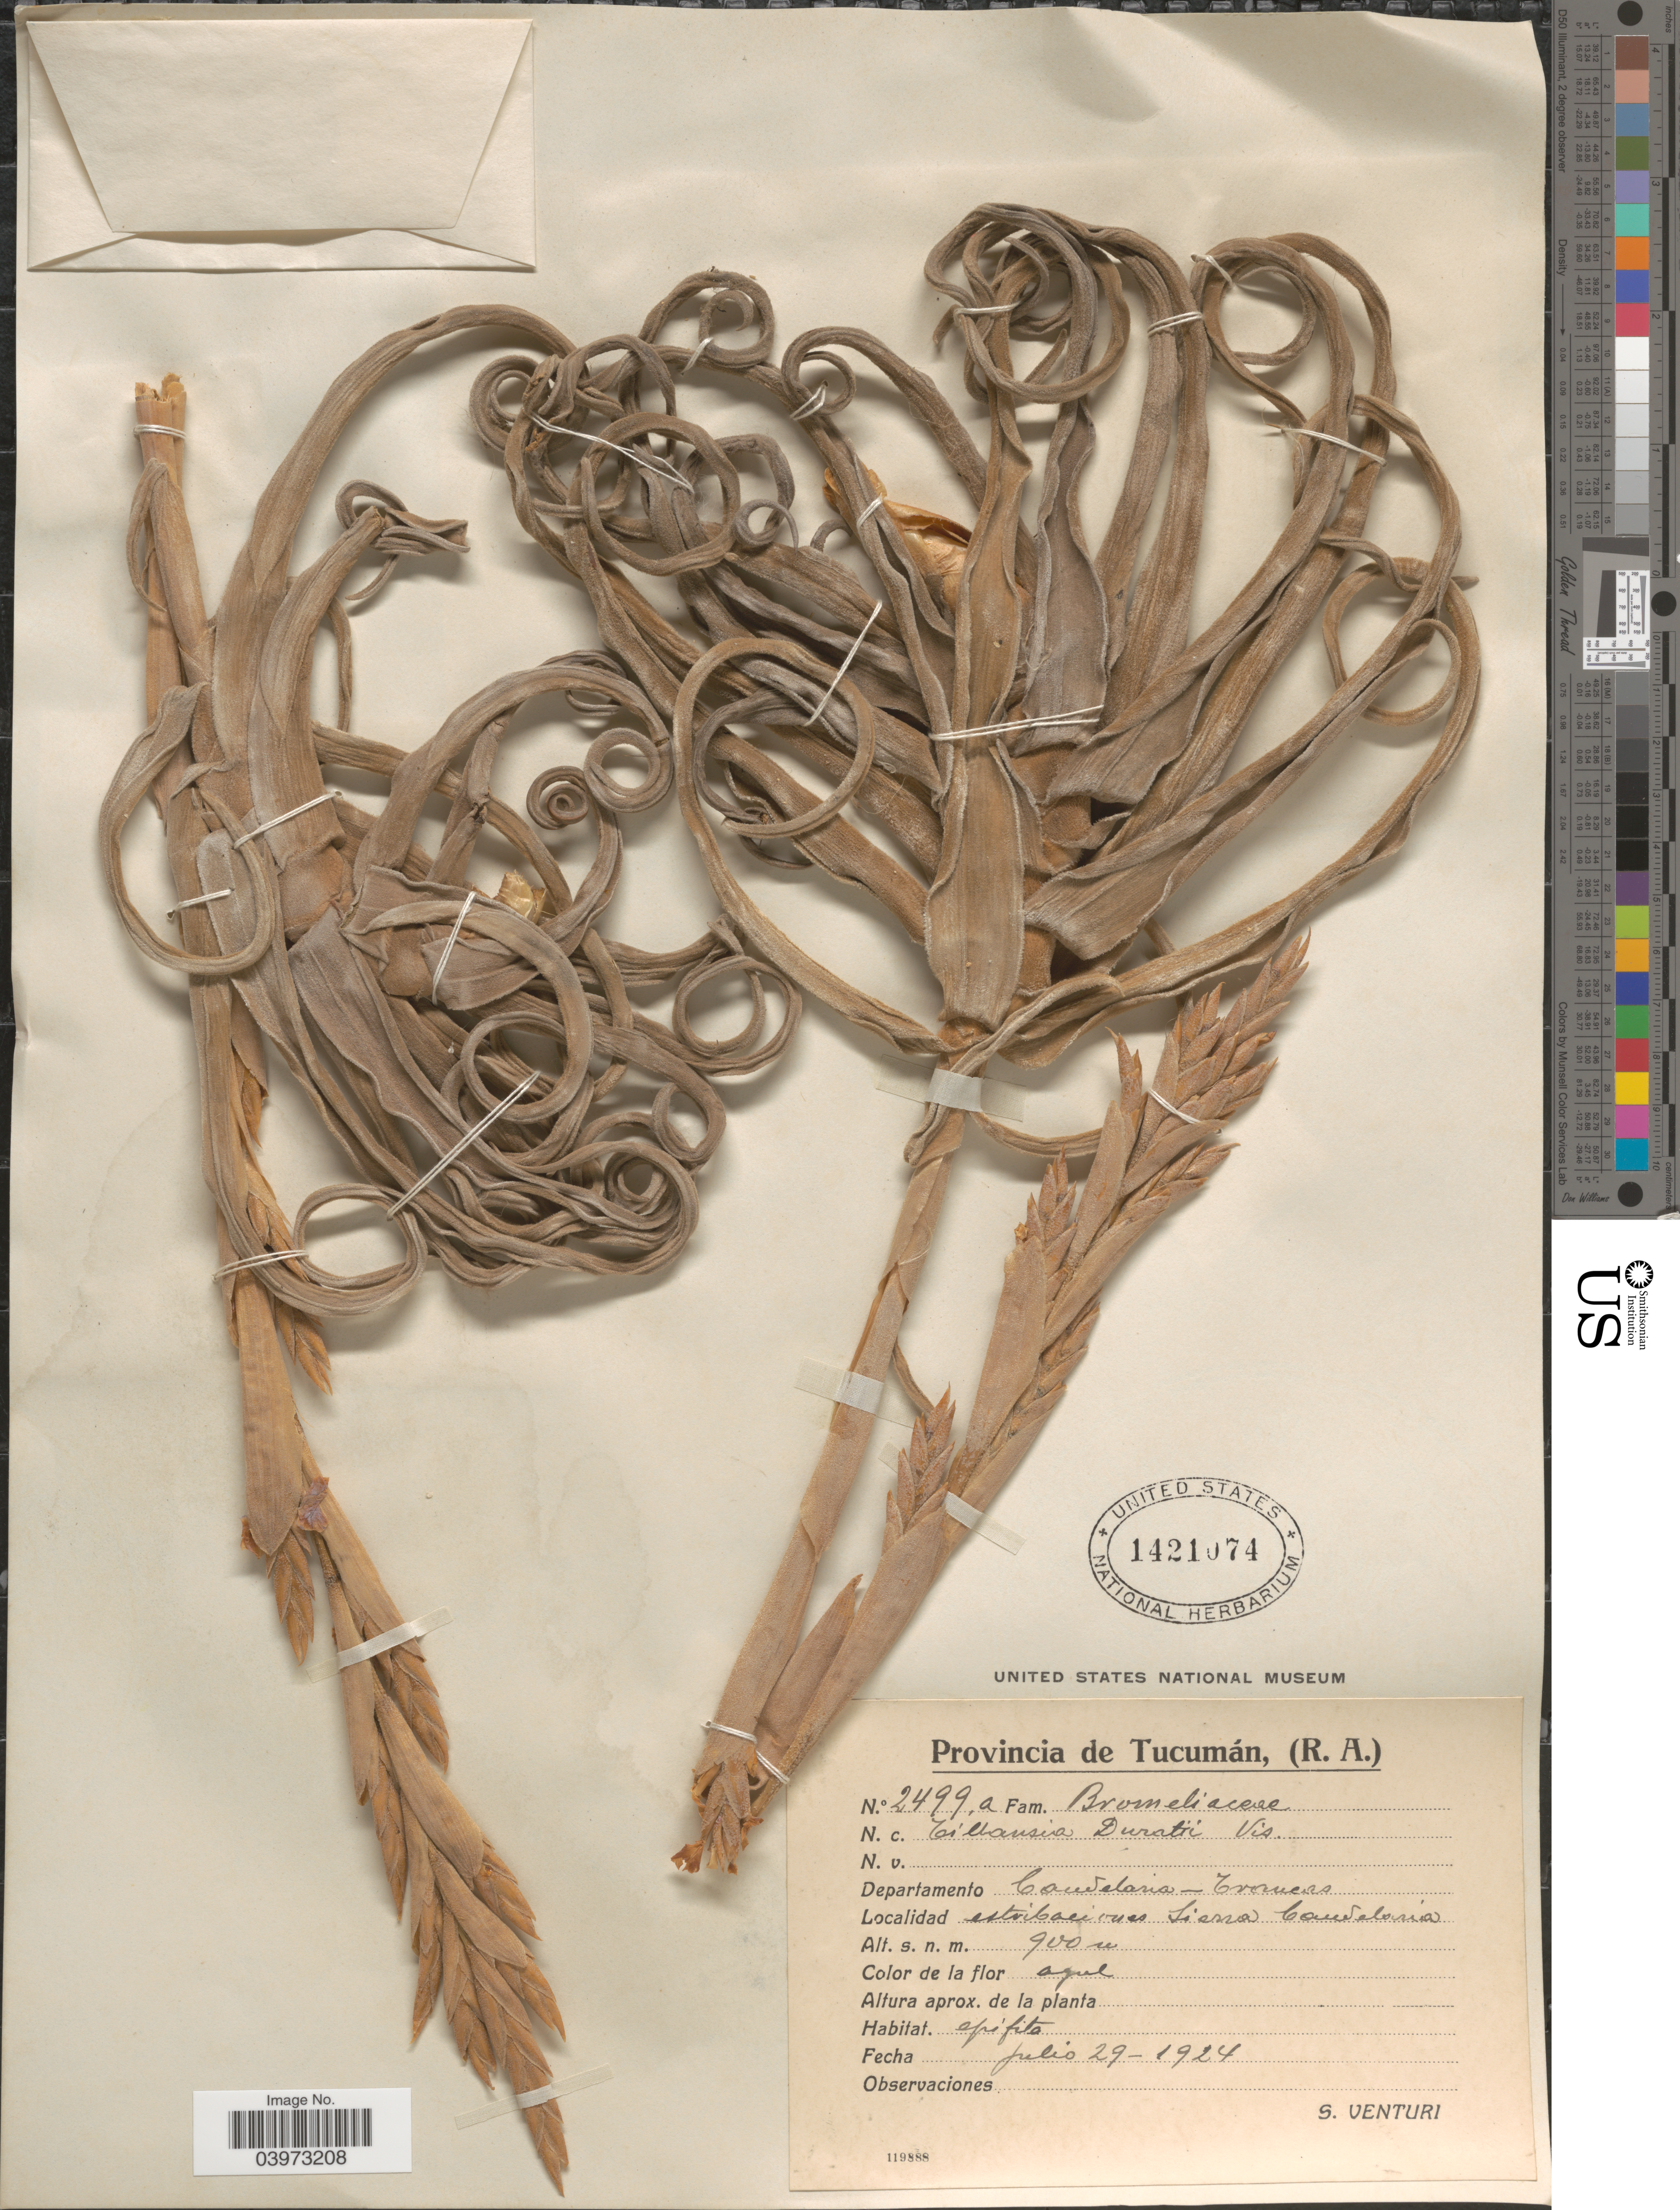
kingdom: Plantae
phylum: Tracheophyta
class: Liliopsida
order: Poales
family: Bromeliaceae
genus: Tillandsia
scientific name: Tillandsia duratii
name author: Vis.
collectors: S. Venturi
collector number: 2499a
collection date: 1924-07-29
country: Argentina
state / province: Tucuman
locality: Departamento Candelaria - Trancas. Estribación Sierra Candelaria.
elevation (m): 900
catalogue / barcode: US 1421074